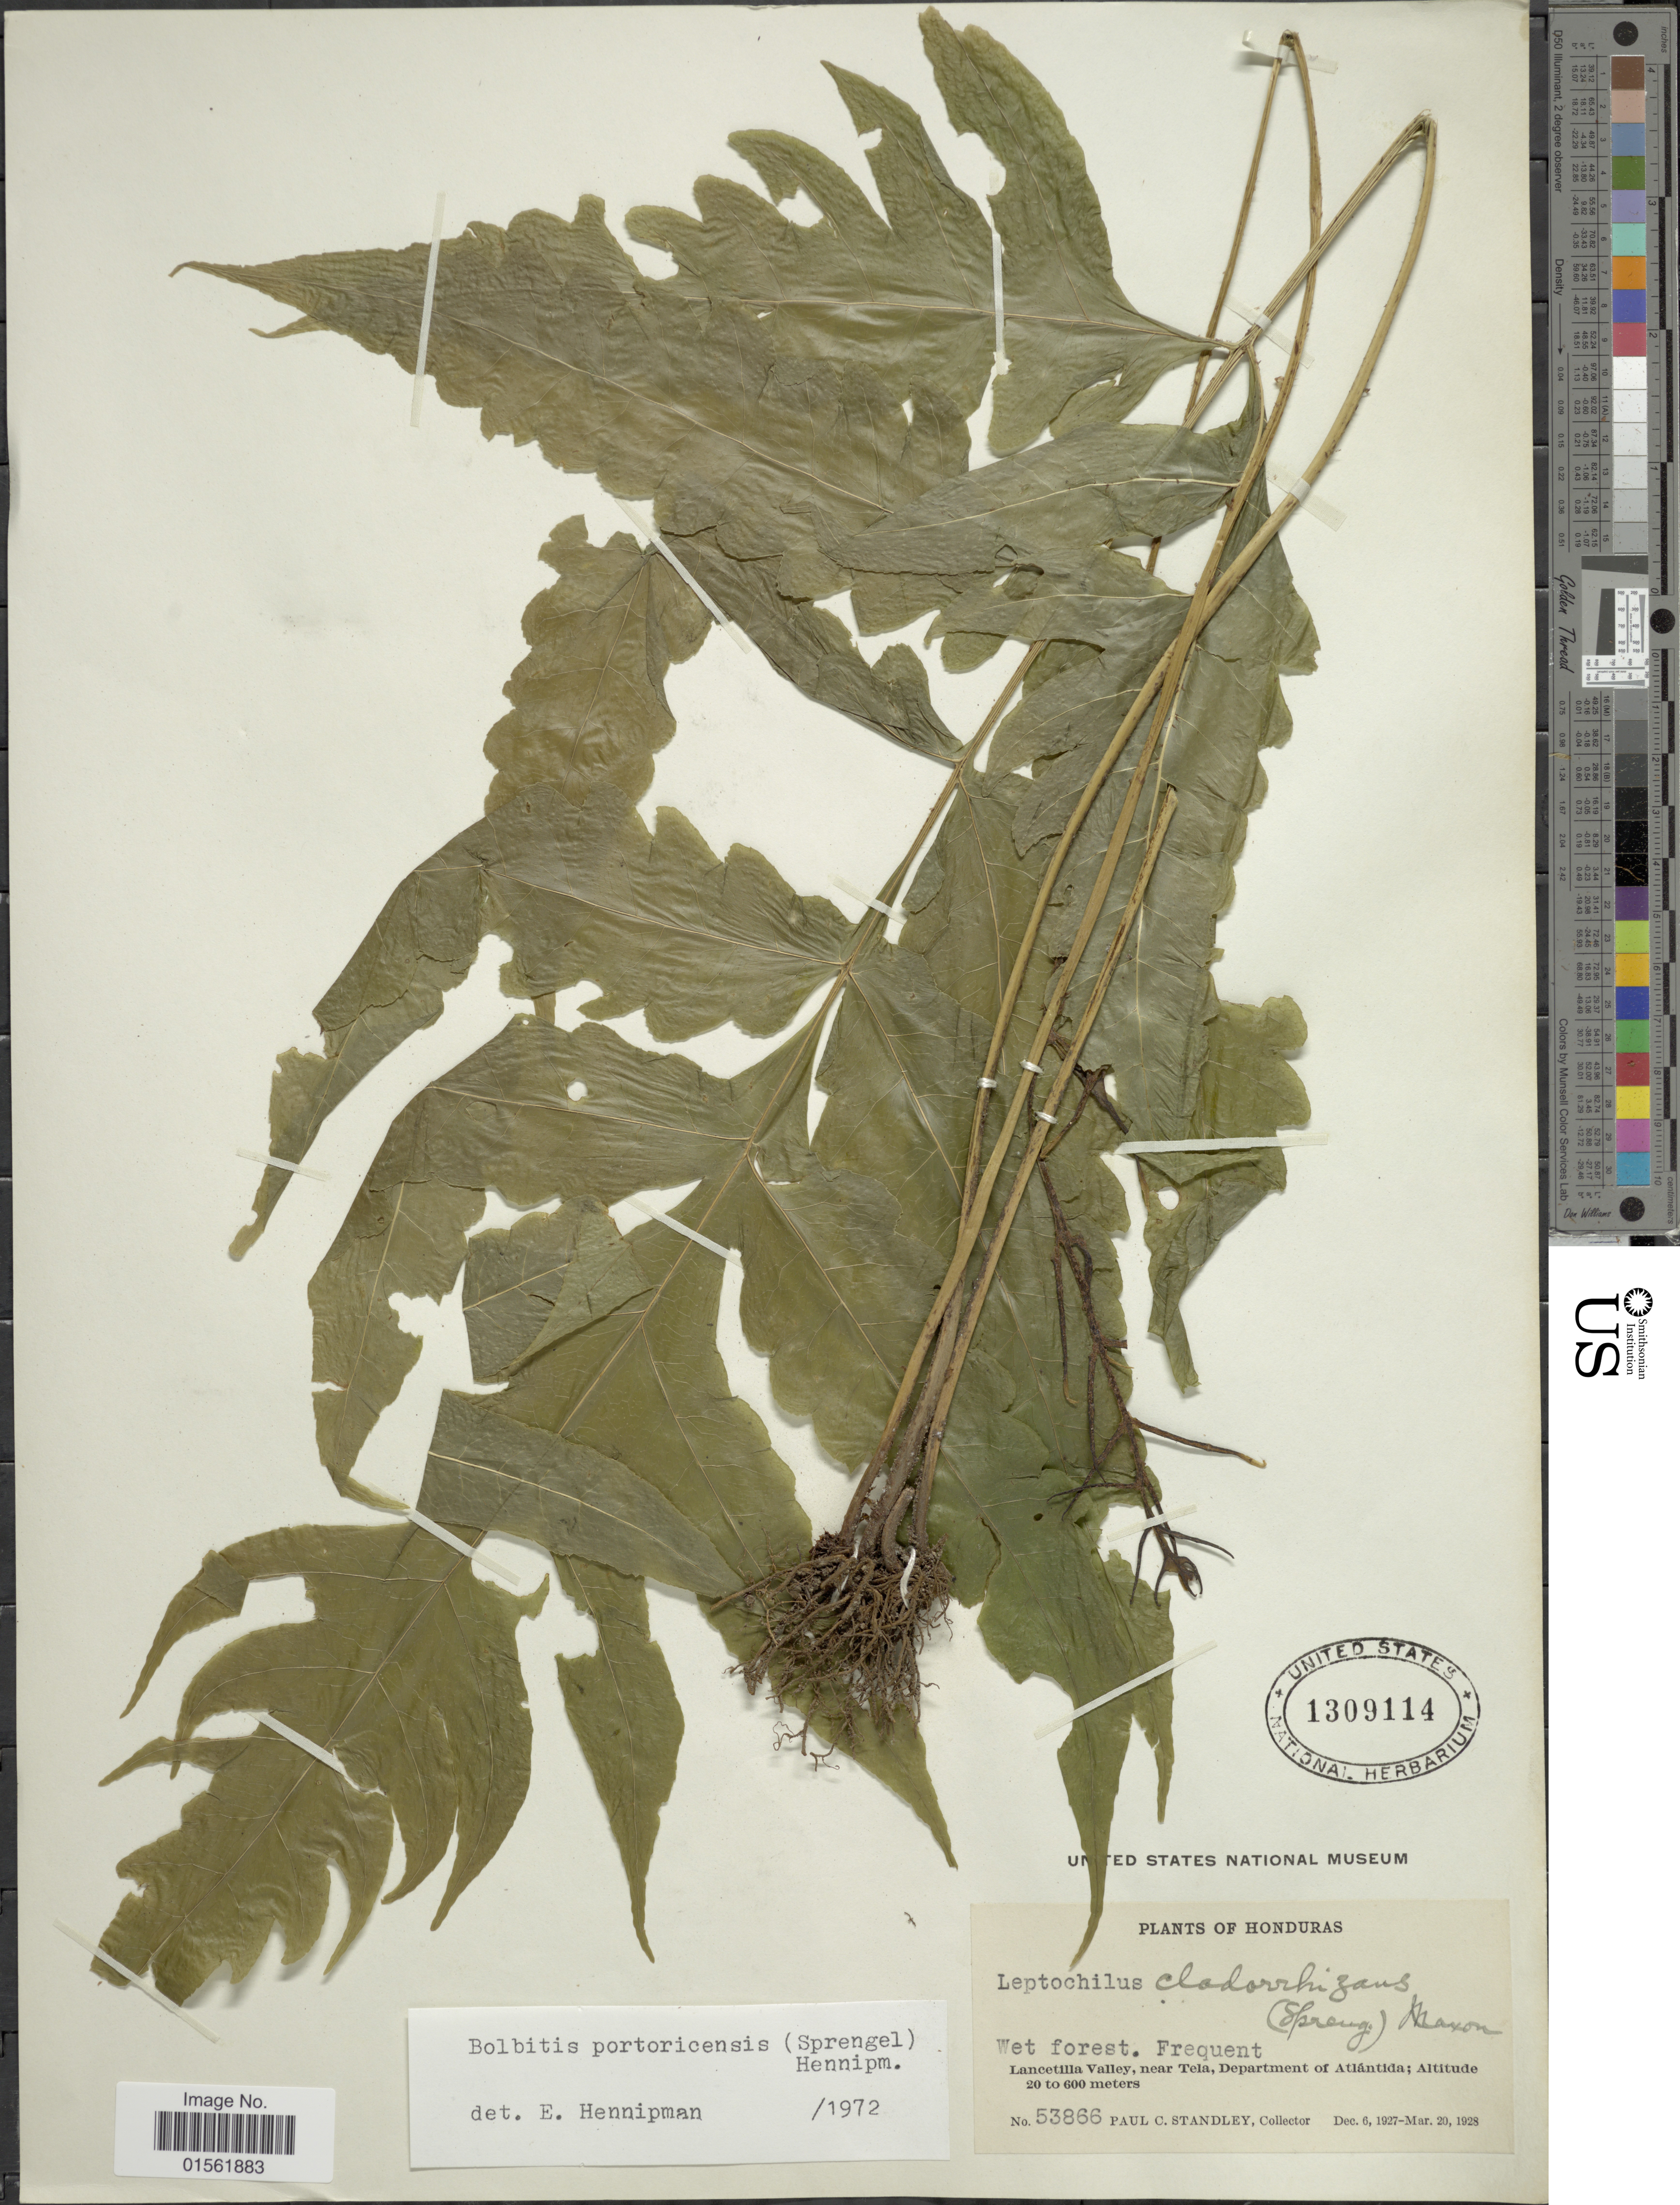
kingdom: Plantae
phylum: Tracheophyta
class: Polypodiopsida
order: Polypodiales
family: Dryopteridaceae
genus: Bolbitis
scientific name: Bolbitis portoricensis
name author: (Spreng.) Hennipman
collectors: P. C. Standley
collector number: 53866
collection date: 1927-12-06/1928-03-20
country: Honduras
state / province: Atlántida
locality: Lancetilla Valley, near Tela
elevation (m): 20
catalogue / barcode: US 1309114